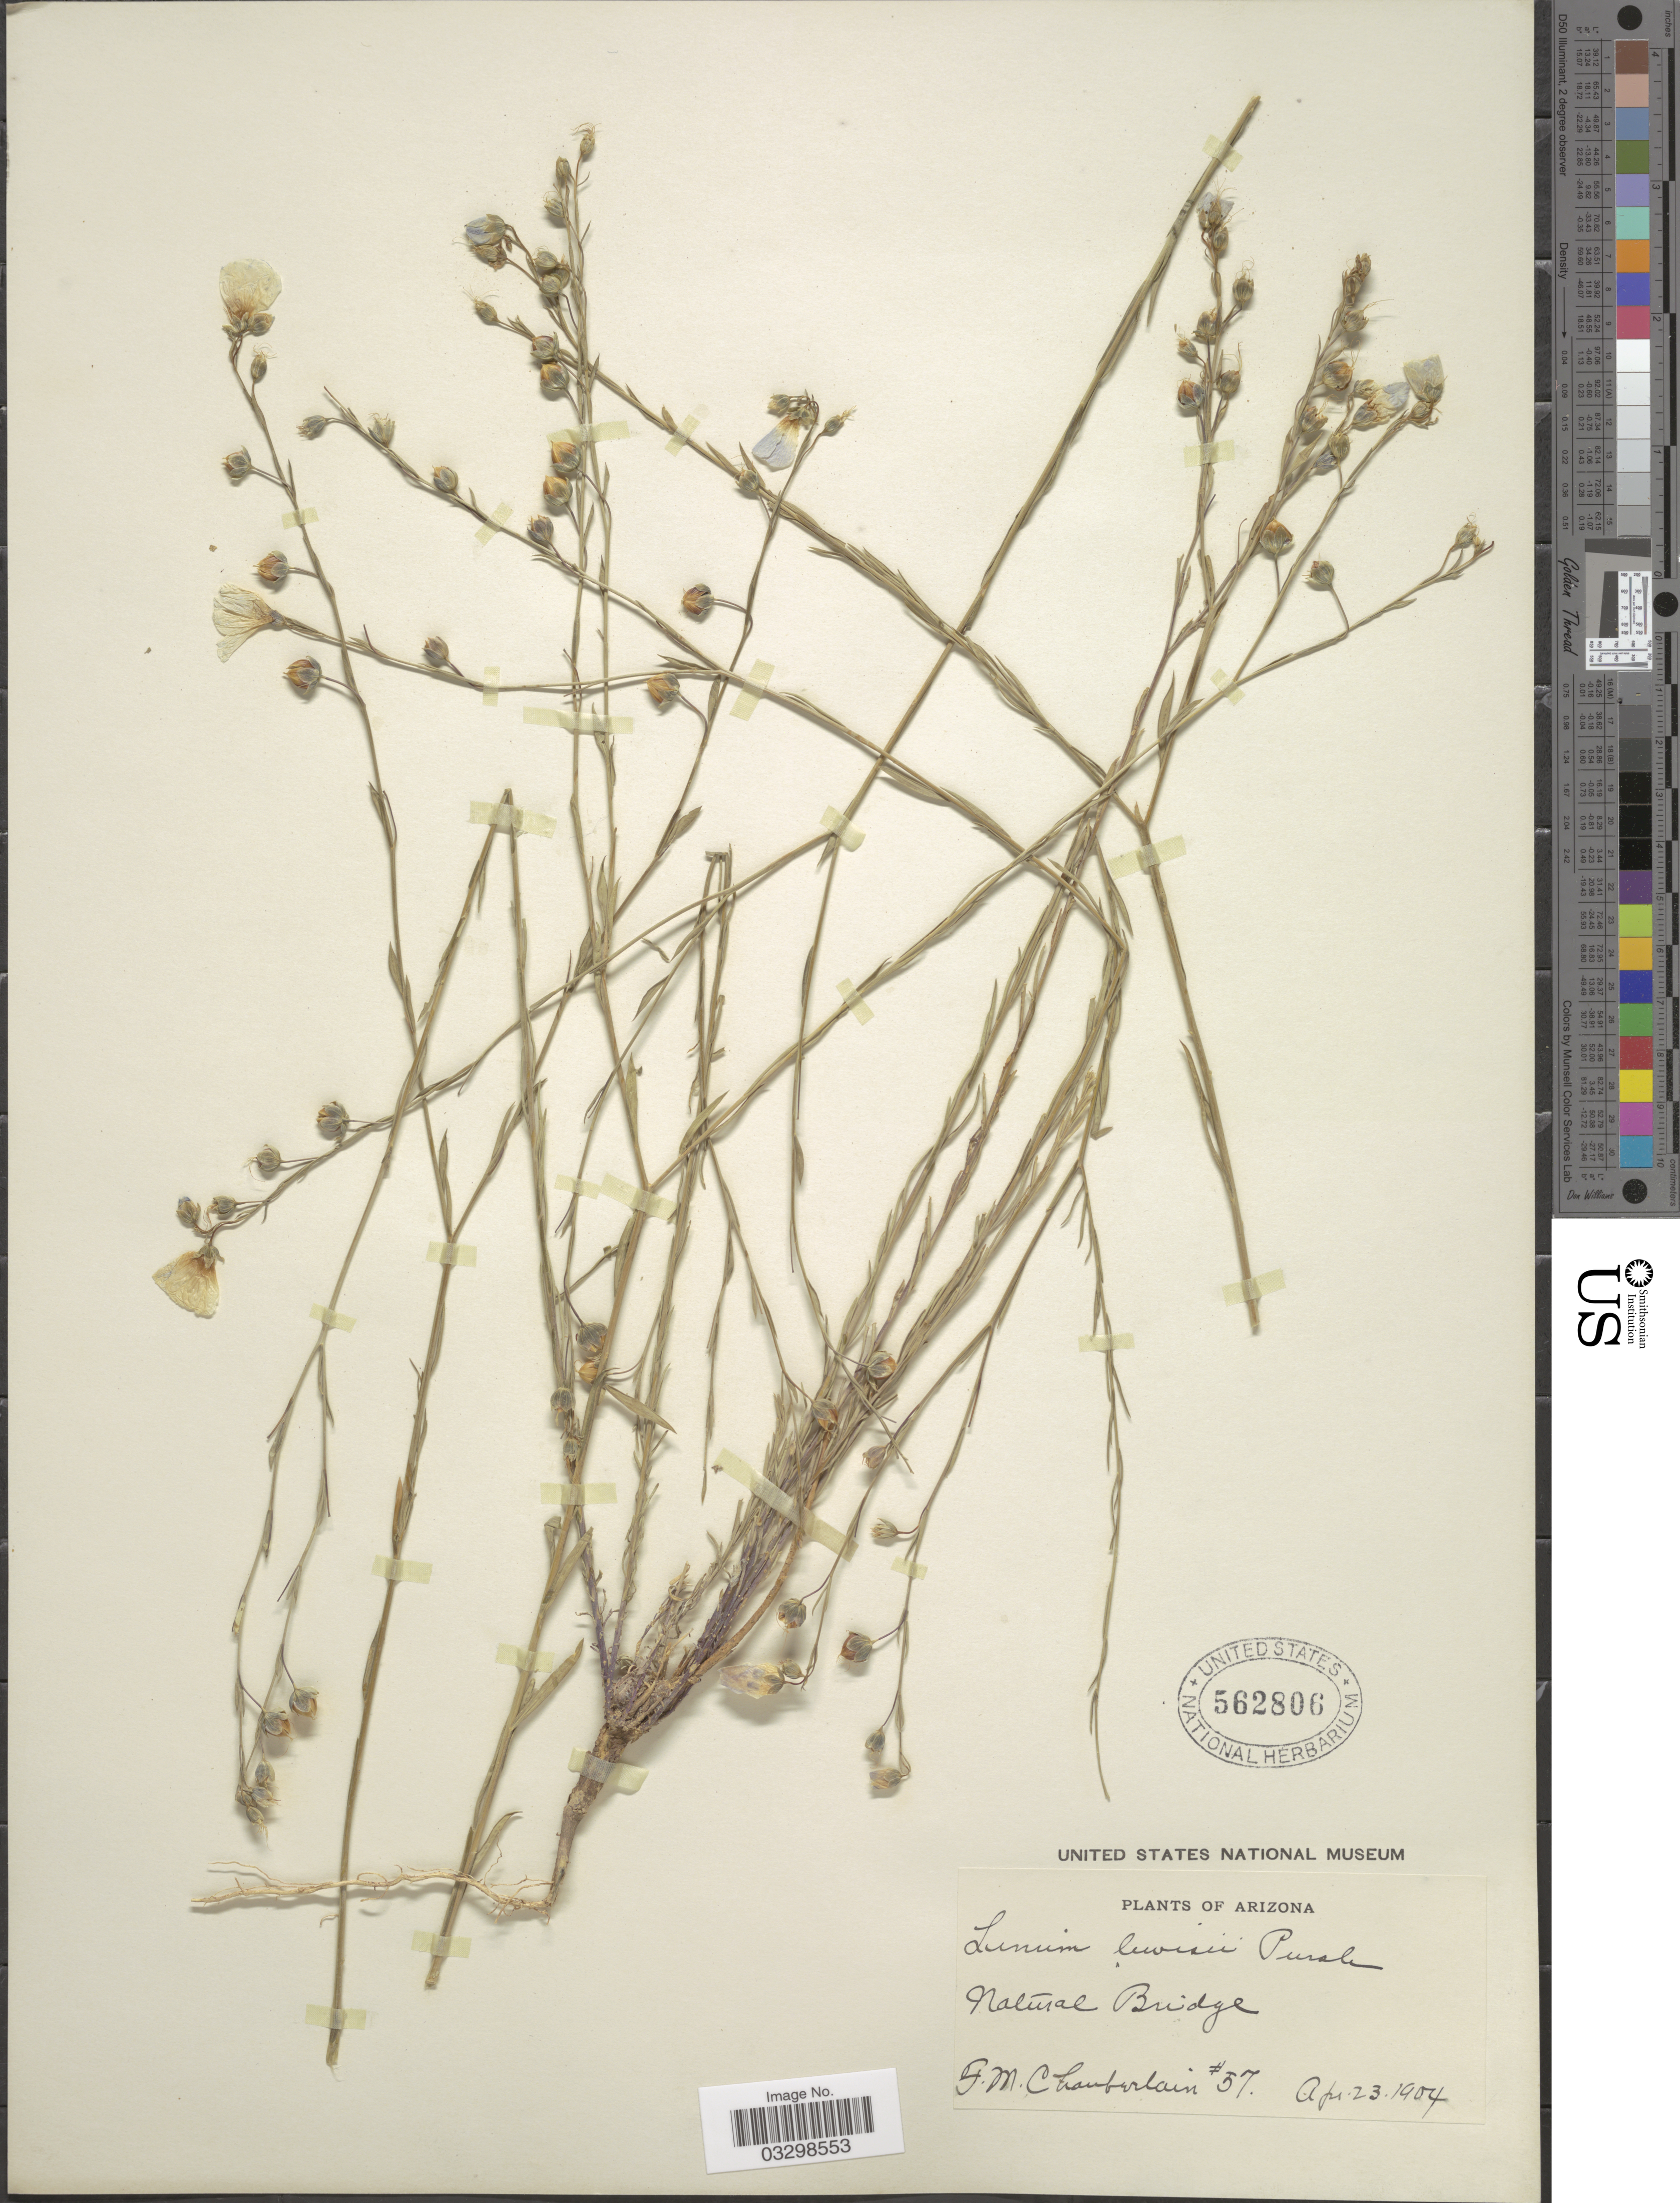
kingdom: Plantae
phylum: Tracheophyta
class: Magnoliopsida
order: Malpighiales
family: Linaceae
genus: Linum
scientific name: Linum lewisii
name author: Pursh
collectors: F. Chamberlain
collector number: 57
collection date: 1904-04-23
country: United States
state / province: Arizona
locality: Natural Bridge.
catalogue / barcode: US 562806